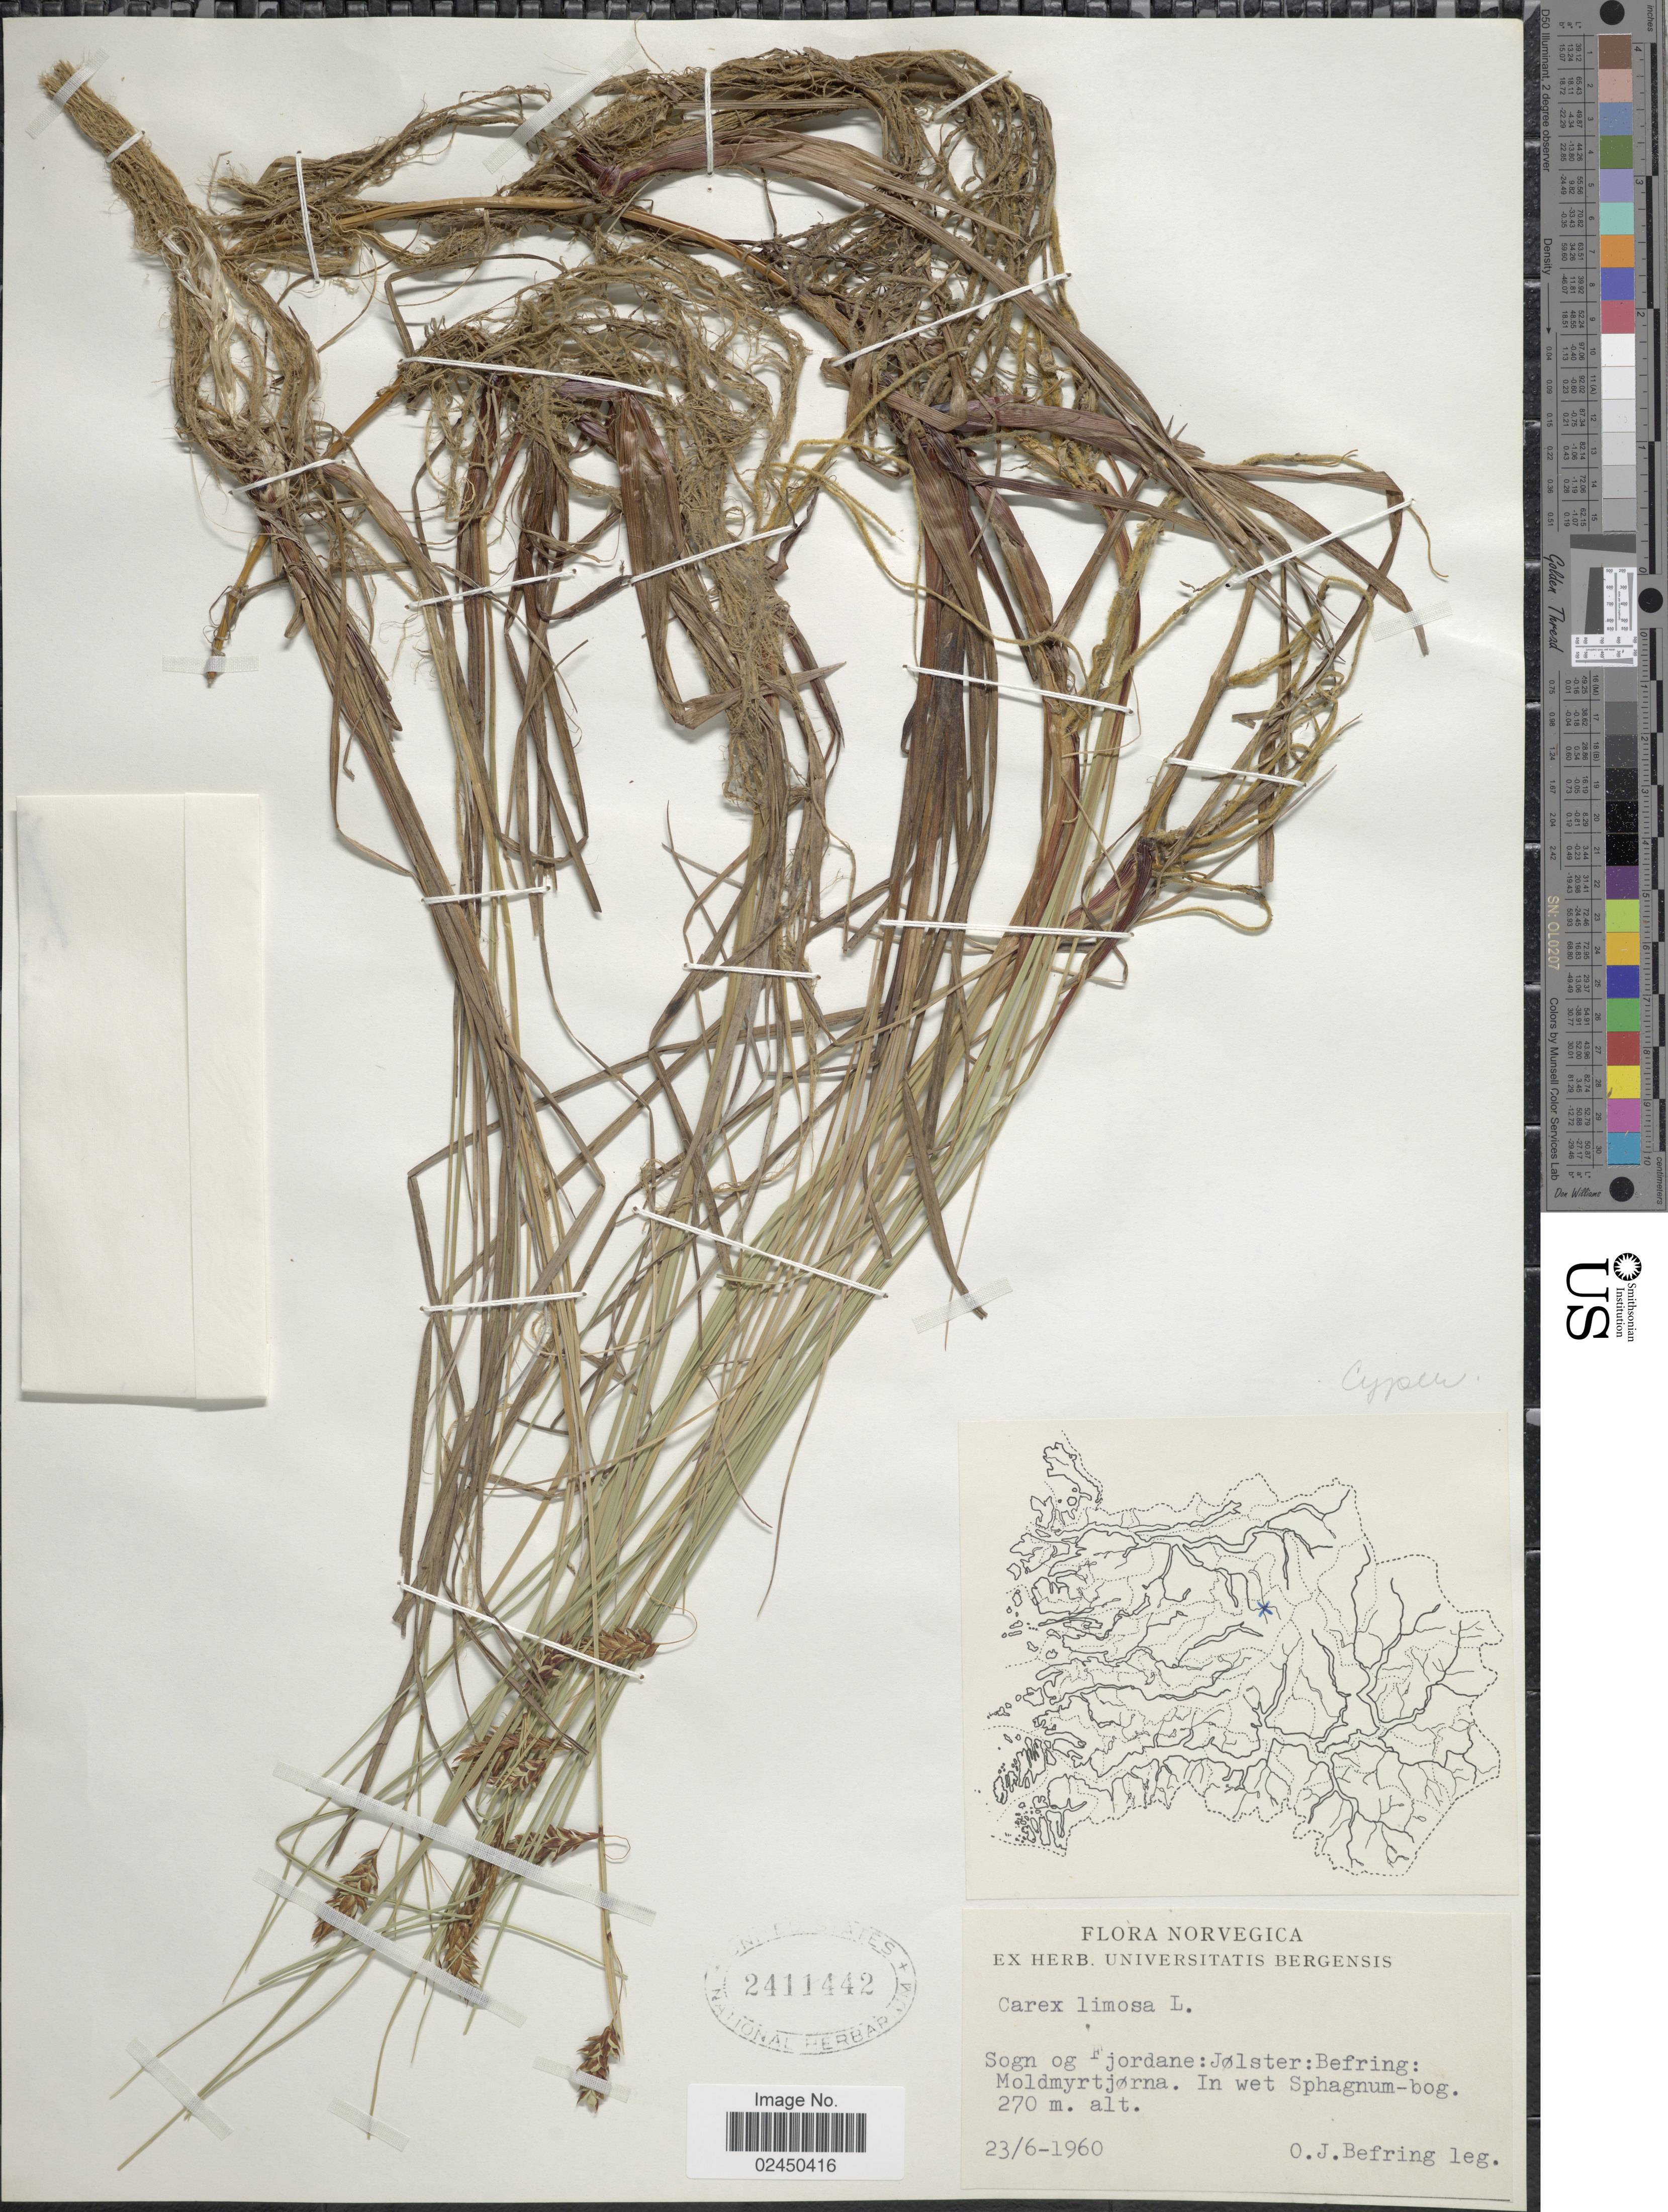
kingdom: Plantae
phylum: Tracheophyta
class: Liliopsida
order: Poales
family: Cyperaceae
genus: Carex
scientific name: Carex limosa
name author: L.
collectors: O. Befring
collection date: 1960-06-23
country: Norway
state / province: Sogn og Fjordane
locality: Norvegica, Sogn og Fjordane: Jølster: Befring: Moldmyrtjørna: In wet Sphagnum-bog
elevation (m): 270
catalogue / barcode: US 2411442